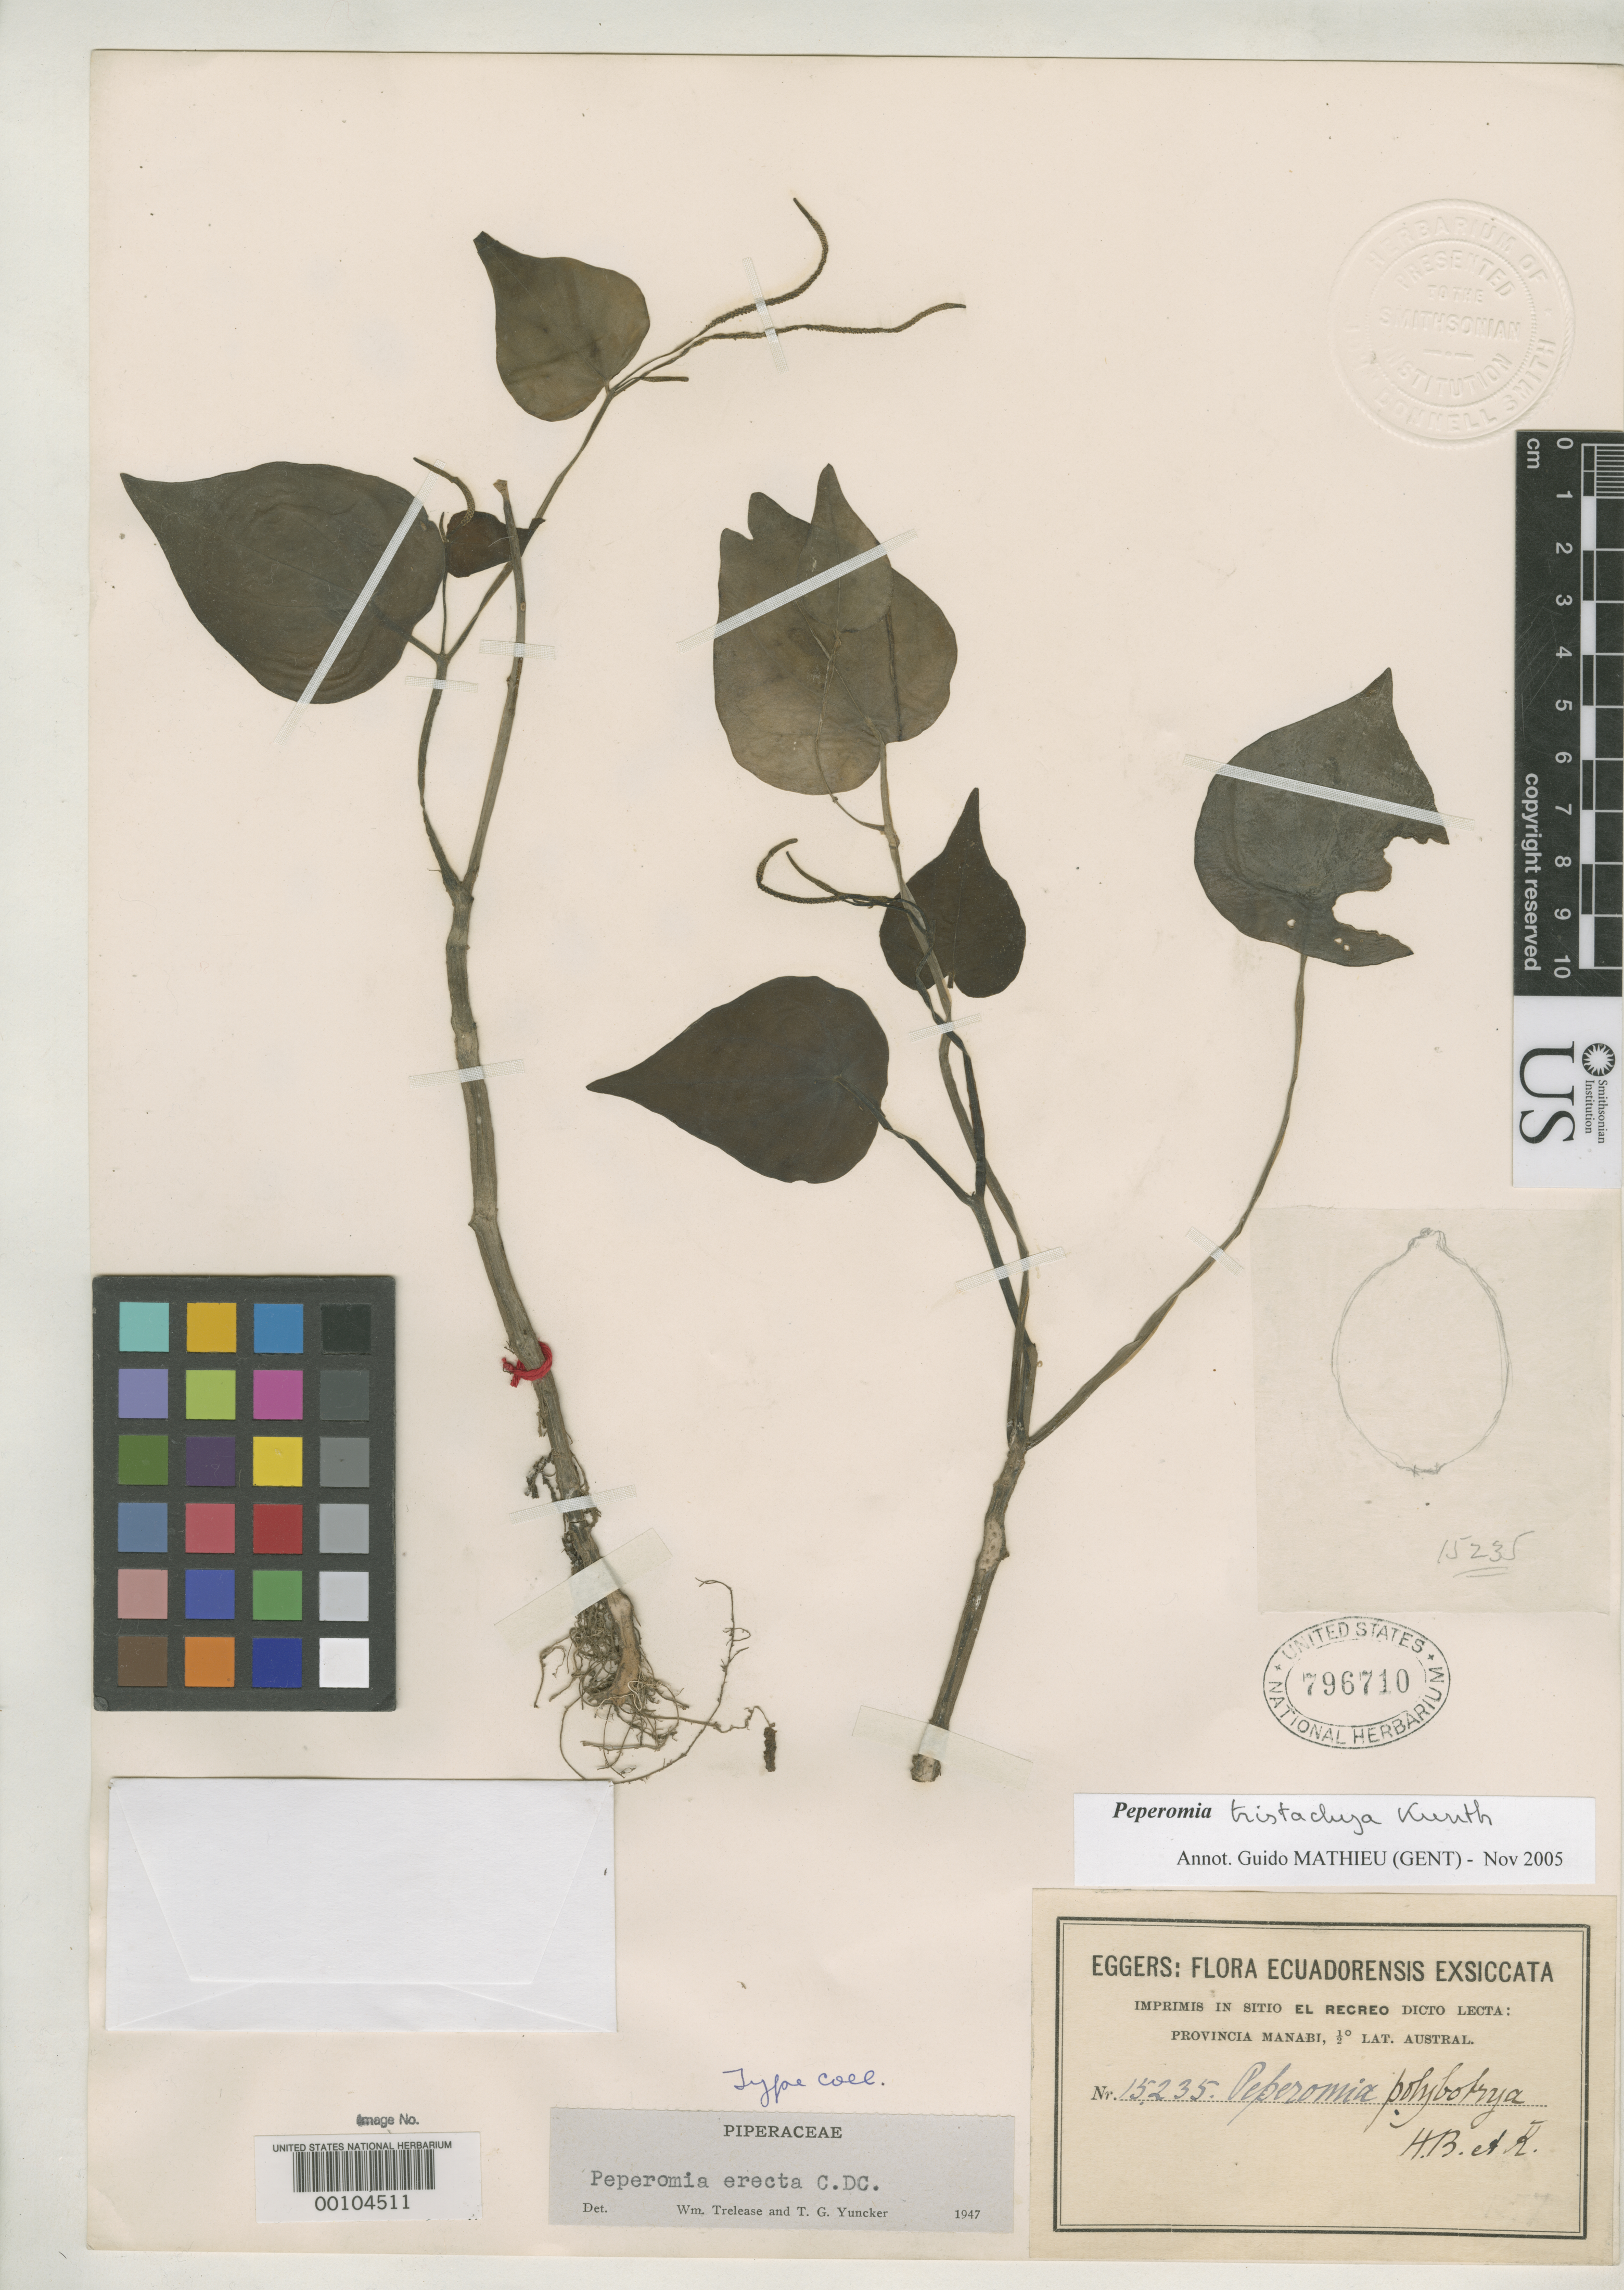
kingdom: Plantae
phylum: Tracheophyta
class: Magnoliopsida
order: Piperales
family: Piperaceae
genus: Peperomia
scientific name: Peperomia erecta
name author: C. DC.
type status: Isotype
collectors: H. F. A. von Eggers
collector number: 15235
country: Ecuador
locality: Elkereo.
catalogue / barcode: US 796710